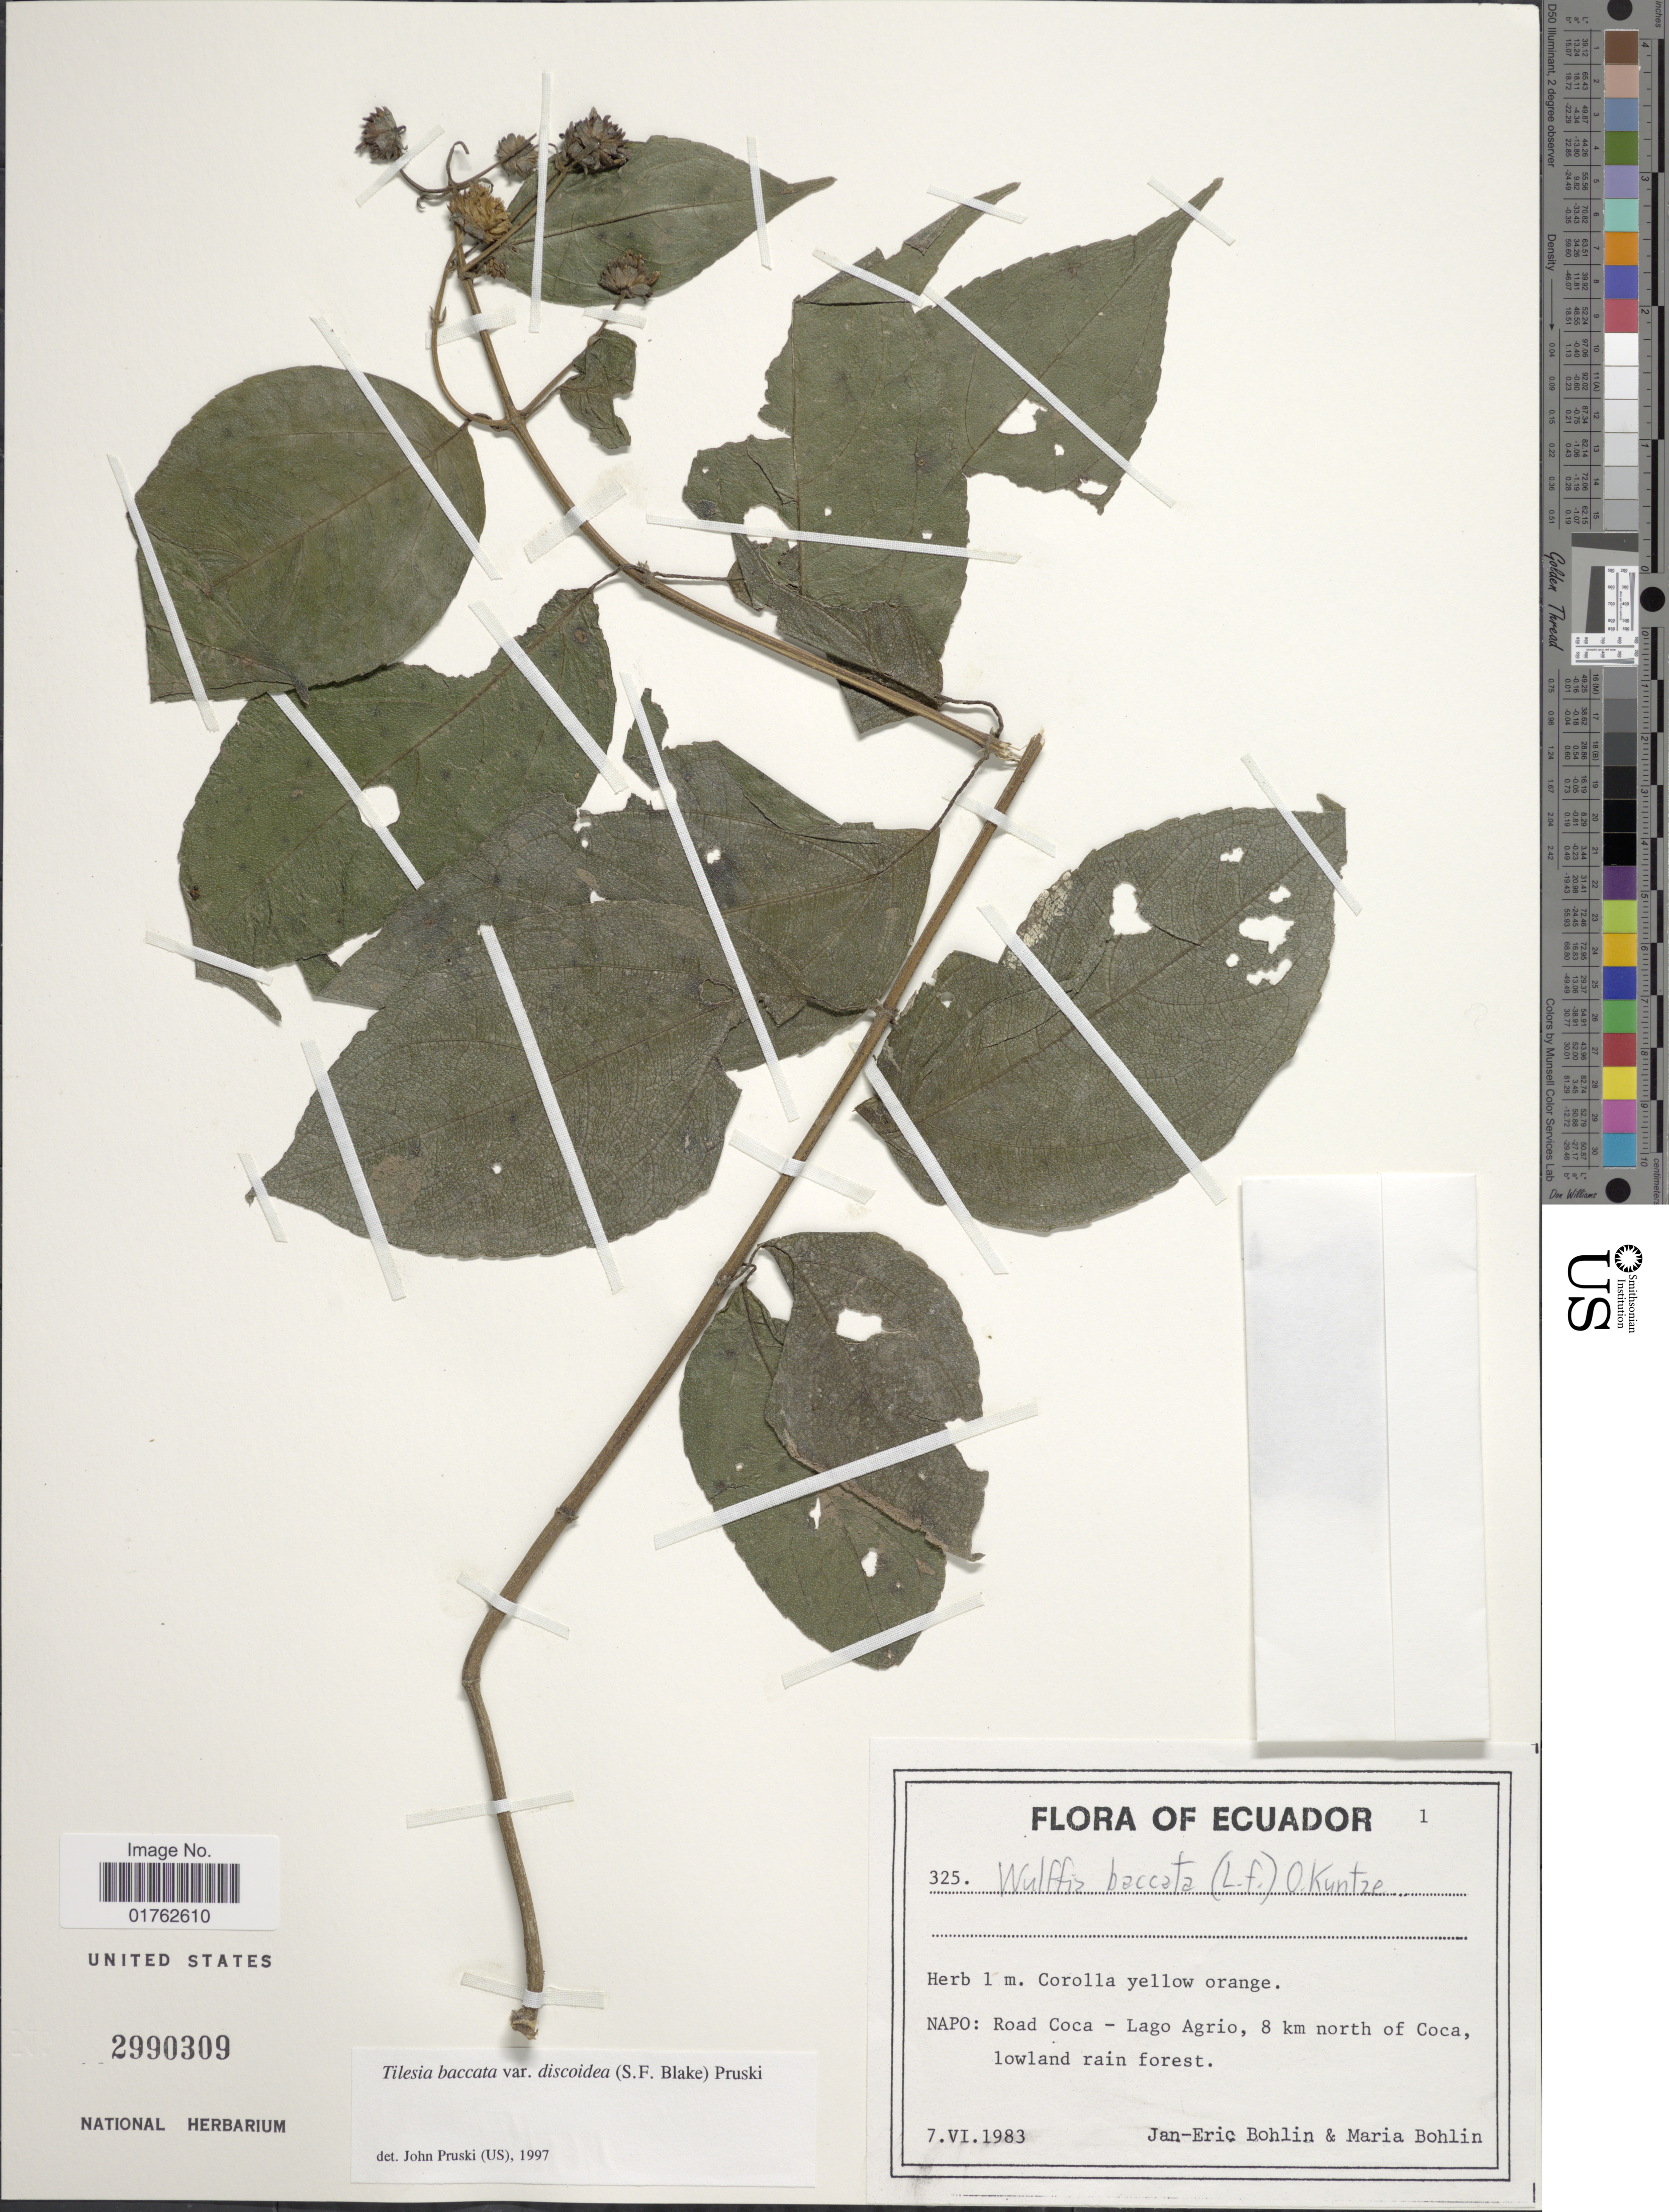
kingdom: Plantae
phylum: Tracheophyta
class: Magnoliopsida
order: Asterales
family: Asteraceae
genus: Wulffia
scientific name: Wulffia baccata var. discoidea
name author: S.F. Blake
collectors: J. Bohlin & M. Bohlin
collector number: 325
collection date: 1983-06-07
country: Ecuador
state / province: Napo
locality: Road Coca- Lago Agrio, 8 km north of Coca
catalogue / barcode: US 2990309